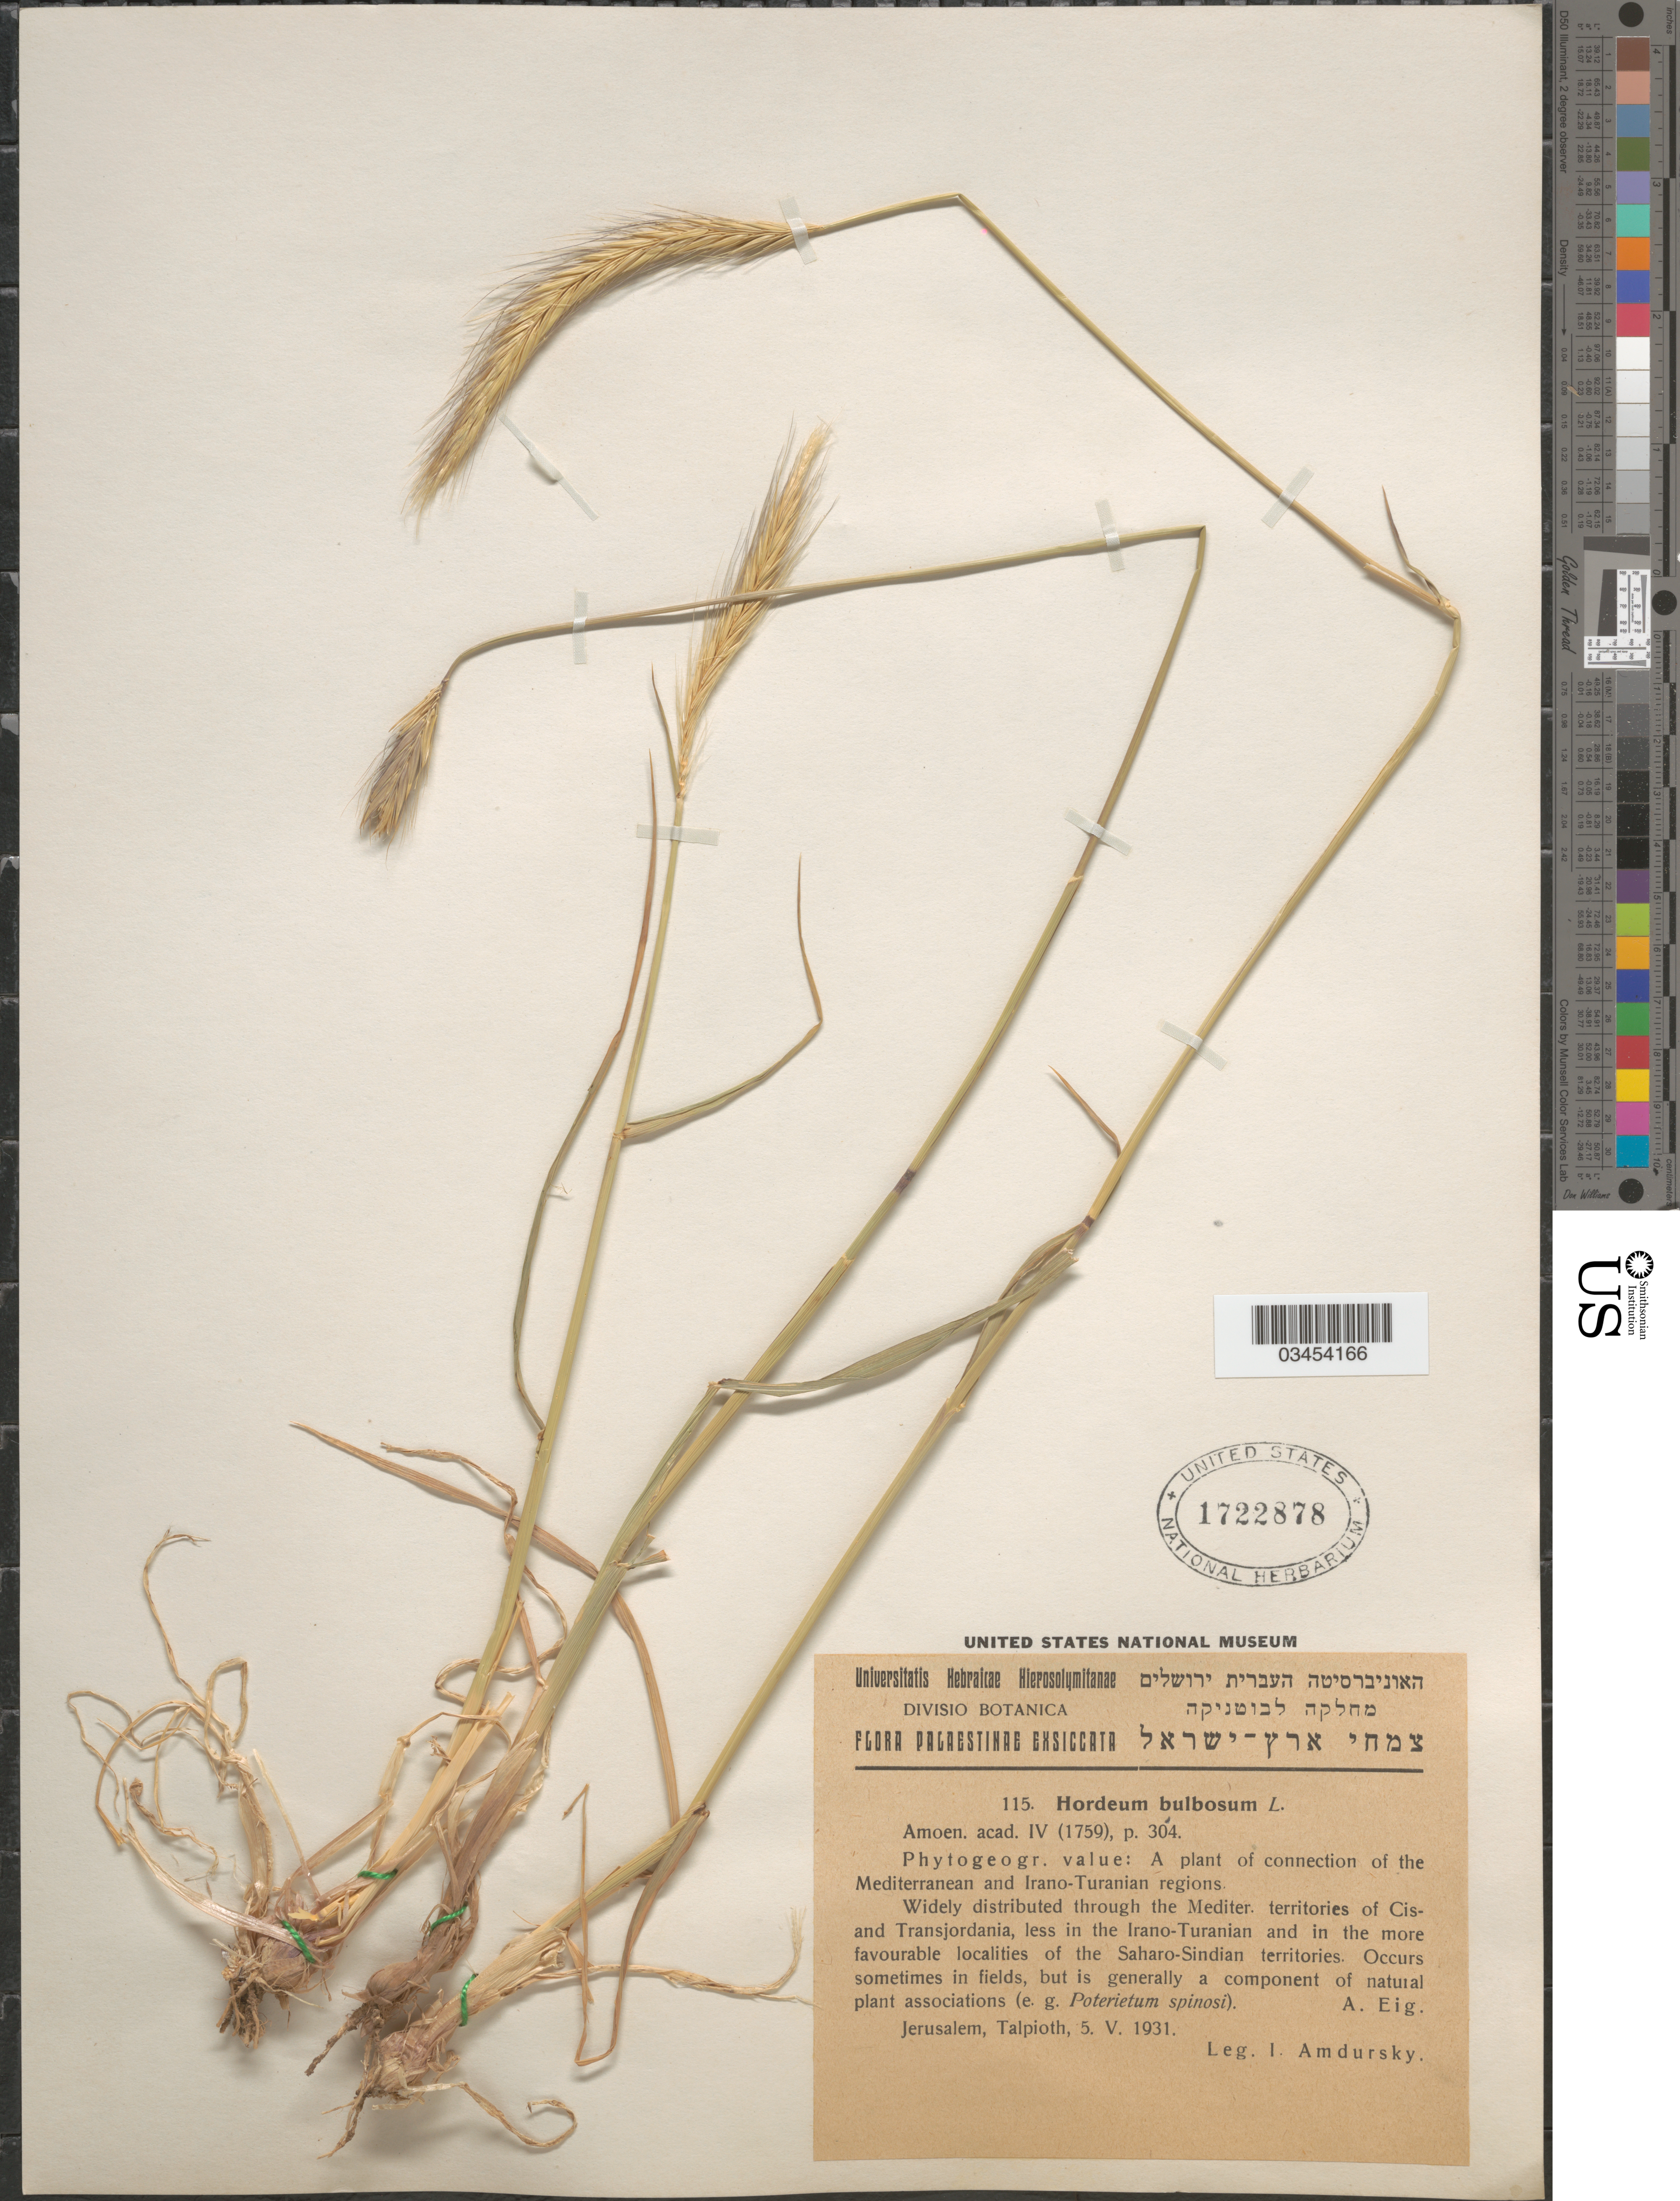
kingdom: Plantae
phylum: Tracheophyta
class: Liliopsida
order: Poales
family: Poaceae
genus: Hordeum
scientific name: Hordeum bulbosum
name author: L.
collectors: I. Amdursky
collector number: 115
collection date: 1931-05-05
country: Israel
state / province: Jerusalem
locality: Palaestinae. Talpioth.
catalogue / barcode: US 1722878